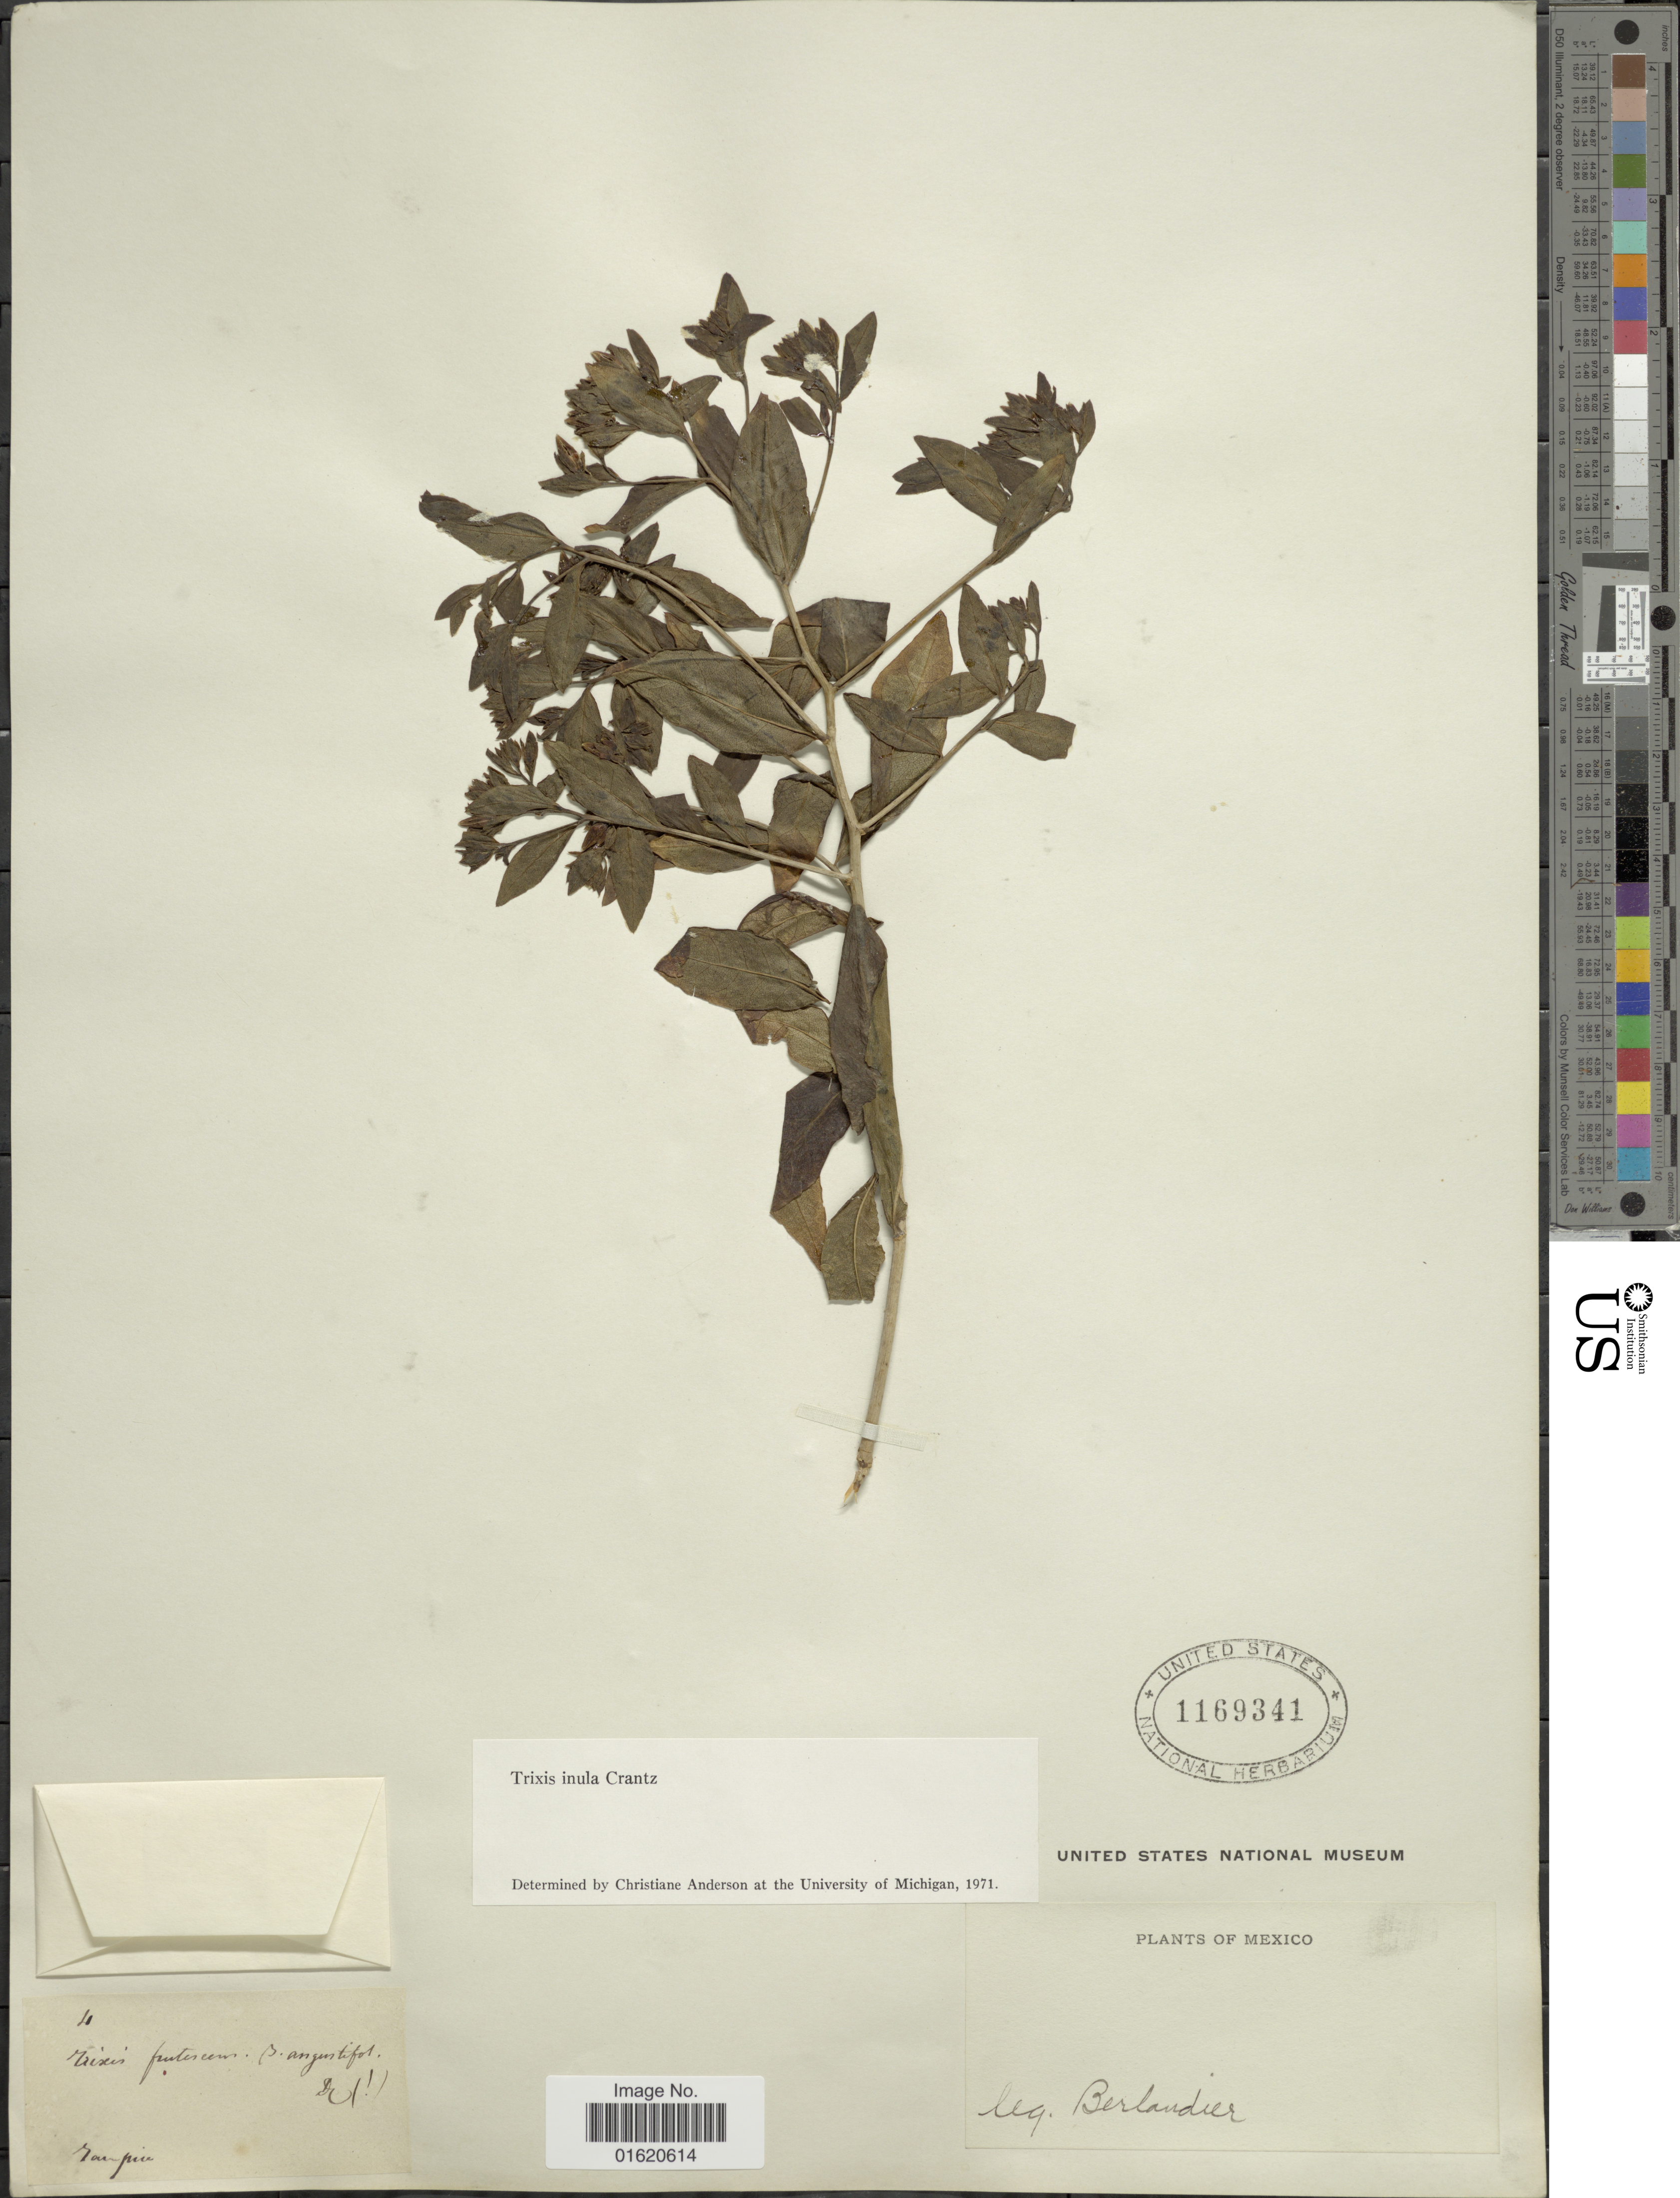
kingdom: Plantae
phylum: Tracheophyta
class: Magnoliopsida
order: Asterales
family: Asteraceae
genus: Trixis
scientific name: Trixis inula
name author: Crantz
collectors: J. L. Berlandier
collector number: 4*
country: Mexico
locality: Manpier [interpreted]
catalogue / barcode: US 1169341